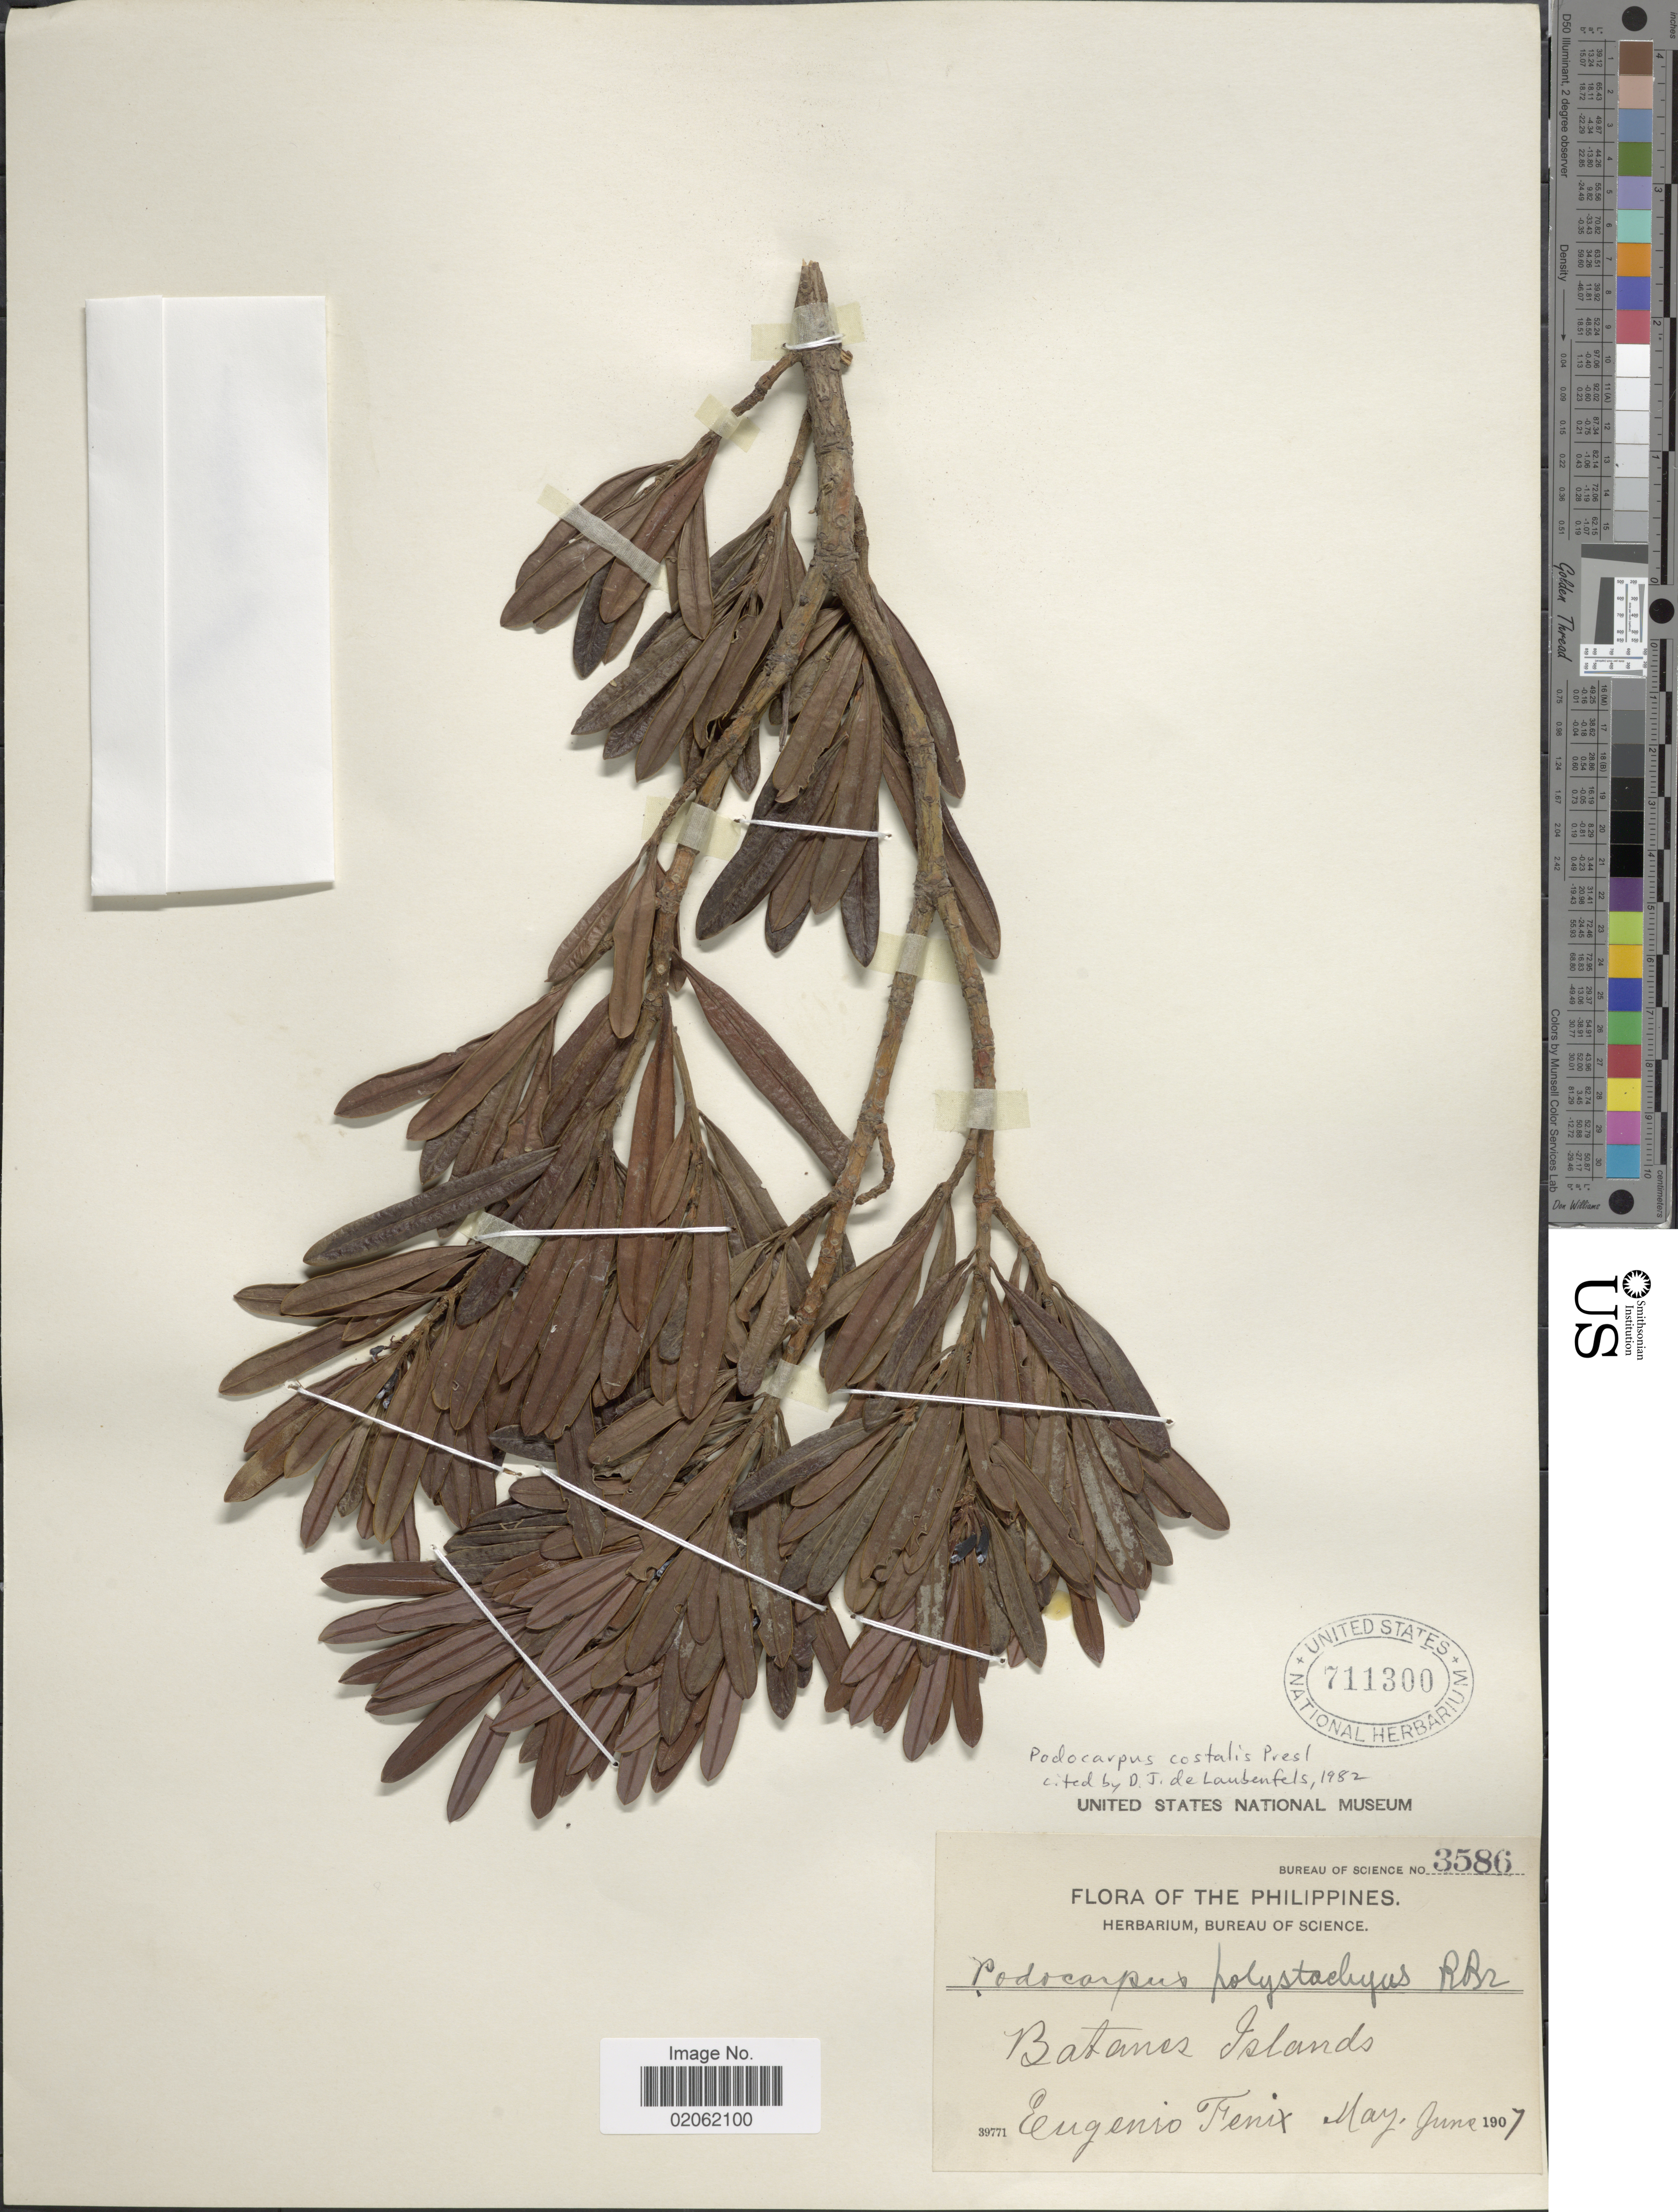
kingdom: Plantae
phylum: Tracheophyta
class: Pinopsida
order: Pinales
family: Podocarpaceae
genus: Podocarpus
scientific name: Podocarpus costalis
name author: C. Presl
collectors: E. Fénix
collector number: Bureau of Science 3586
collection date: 1907-05/1907-06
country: Philippines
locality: Batanos Islands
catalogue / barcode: US 711300